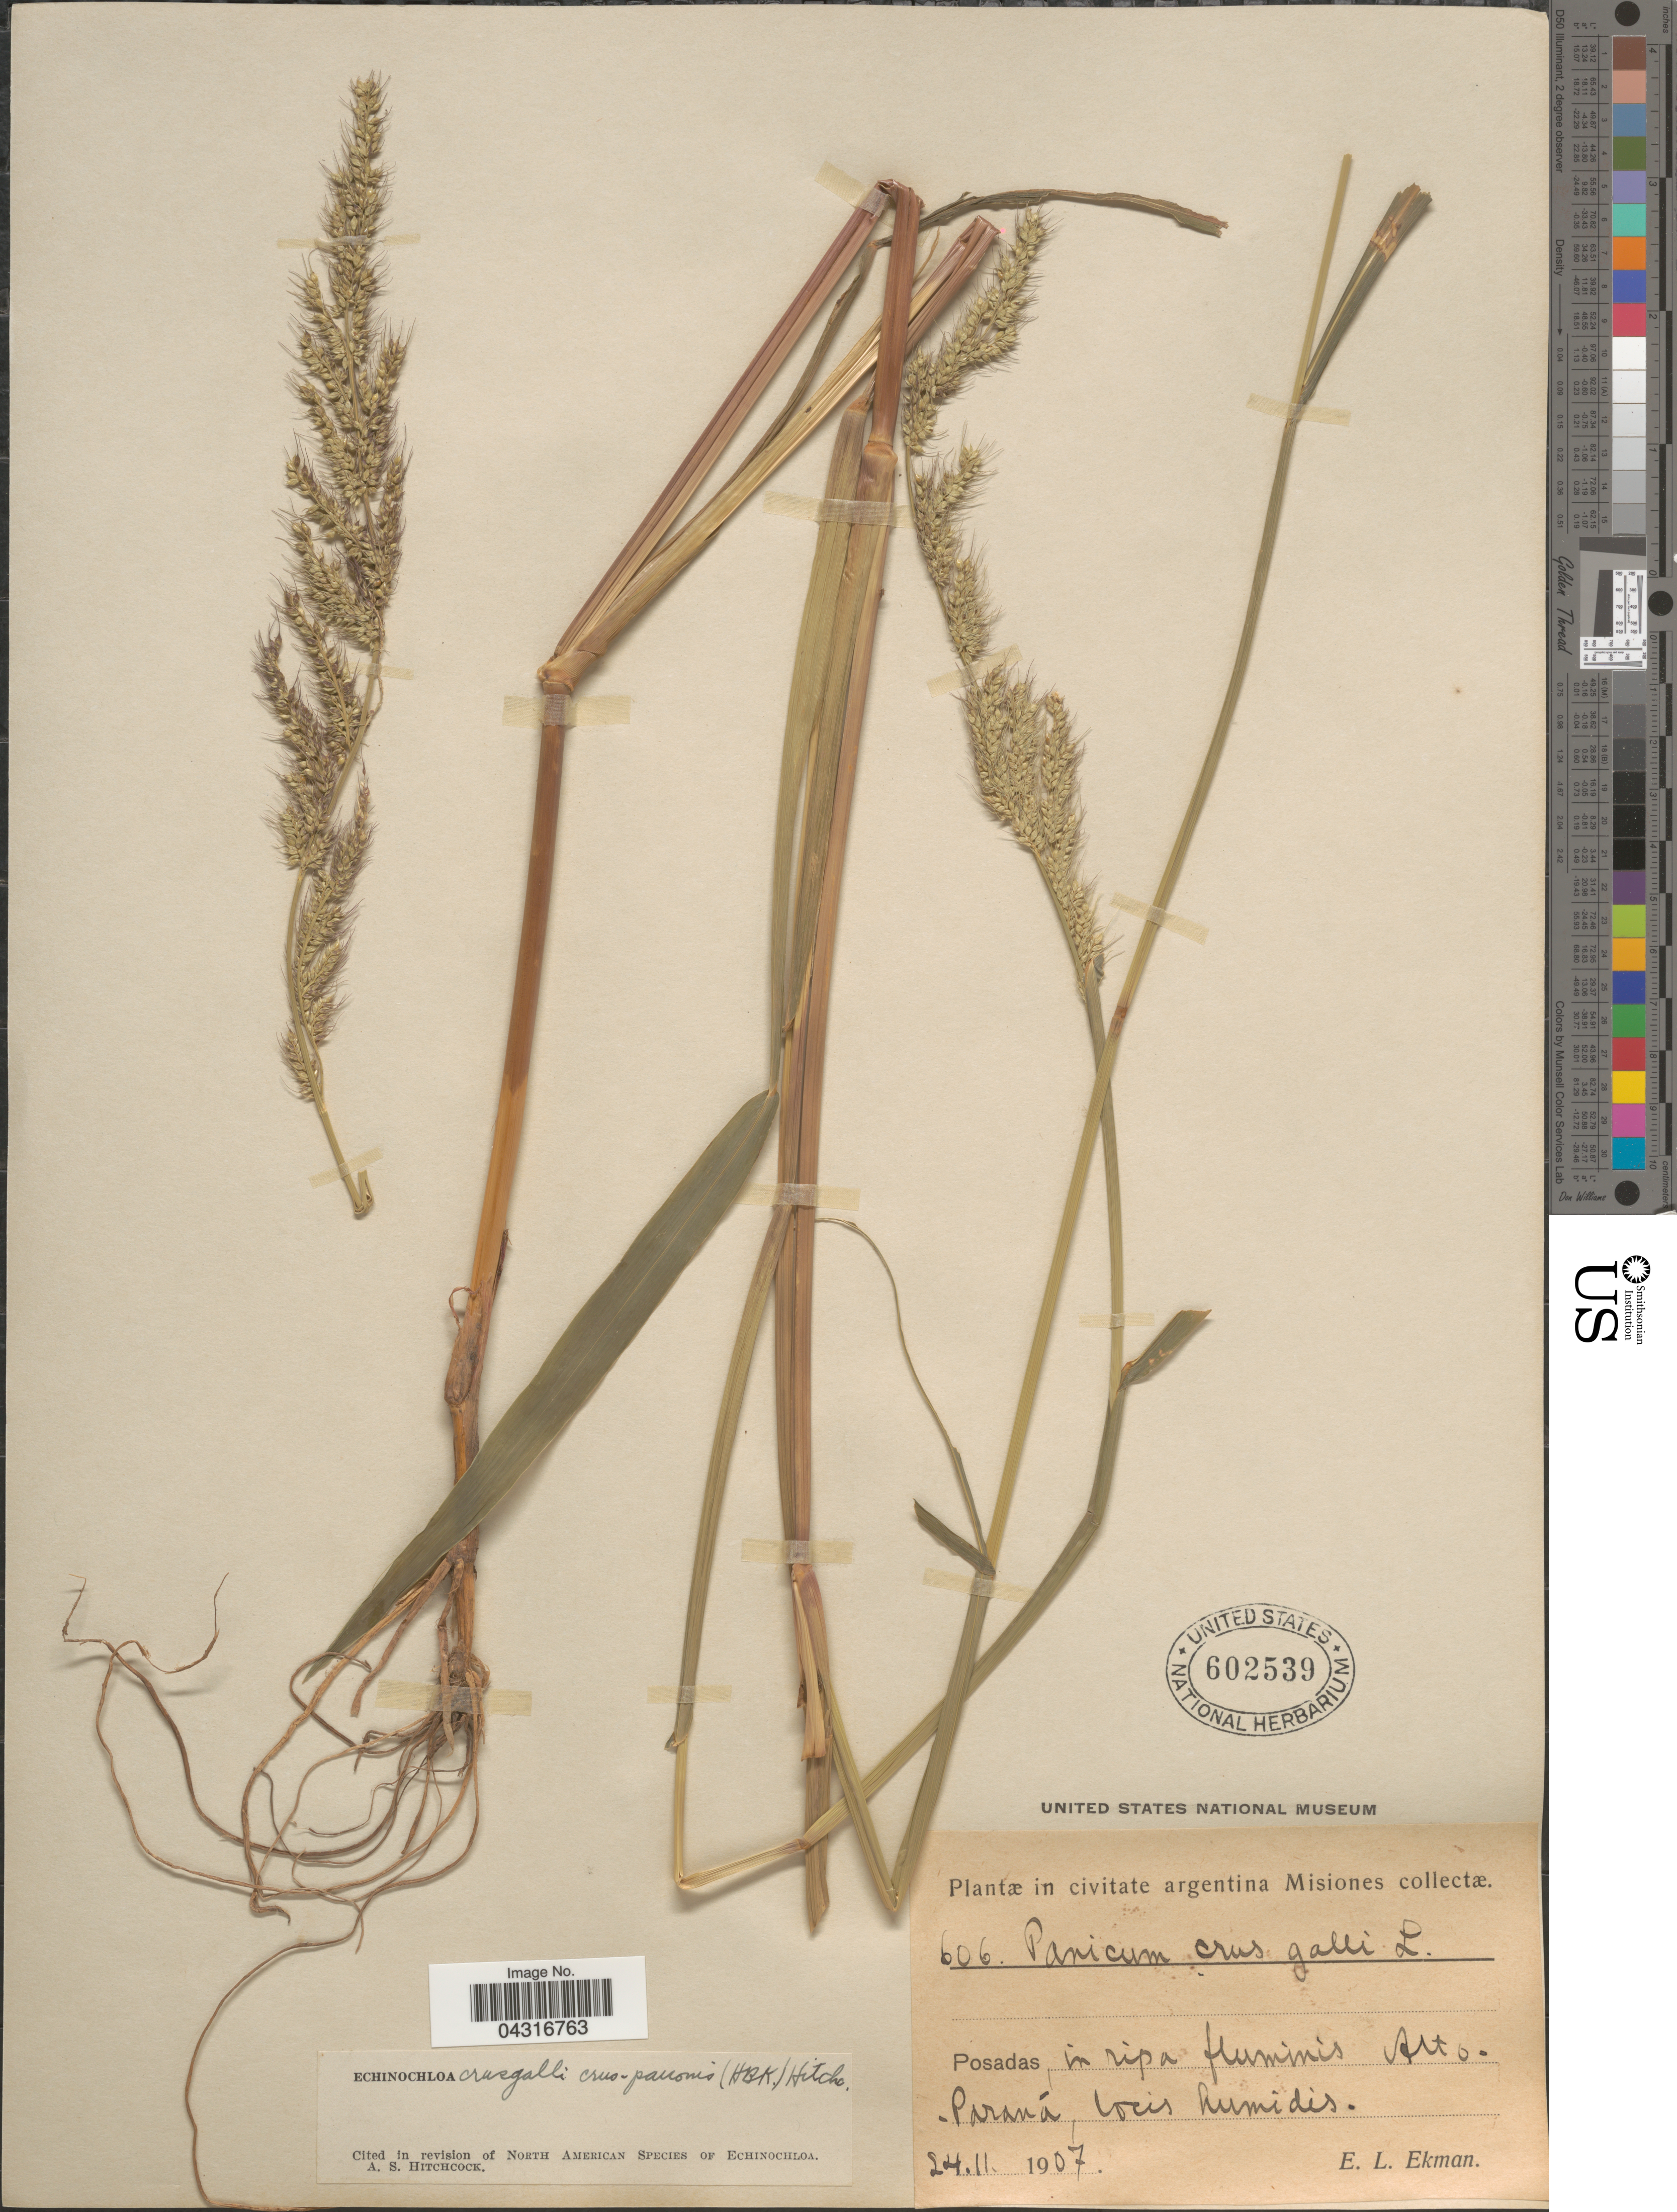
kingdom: Plantae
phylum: Tracheophyta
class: Liliopsida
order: Poales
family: Poaceae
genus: Echinochloa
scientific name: Echinochloa crus-pavonis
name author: (Kunth) Schult.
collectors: E. L. Ekman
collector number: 606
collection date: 1907-11-24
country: Argentina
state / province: Misiones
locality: Posadas in ripa fluminis Alto-Paraná, loco humides.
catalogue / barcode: US 602539